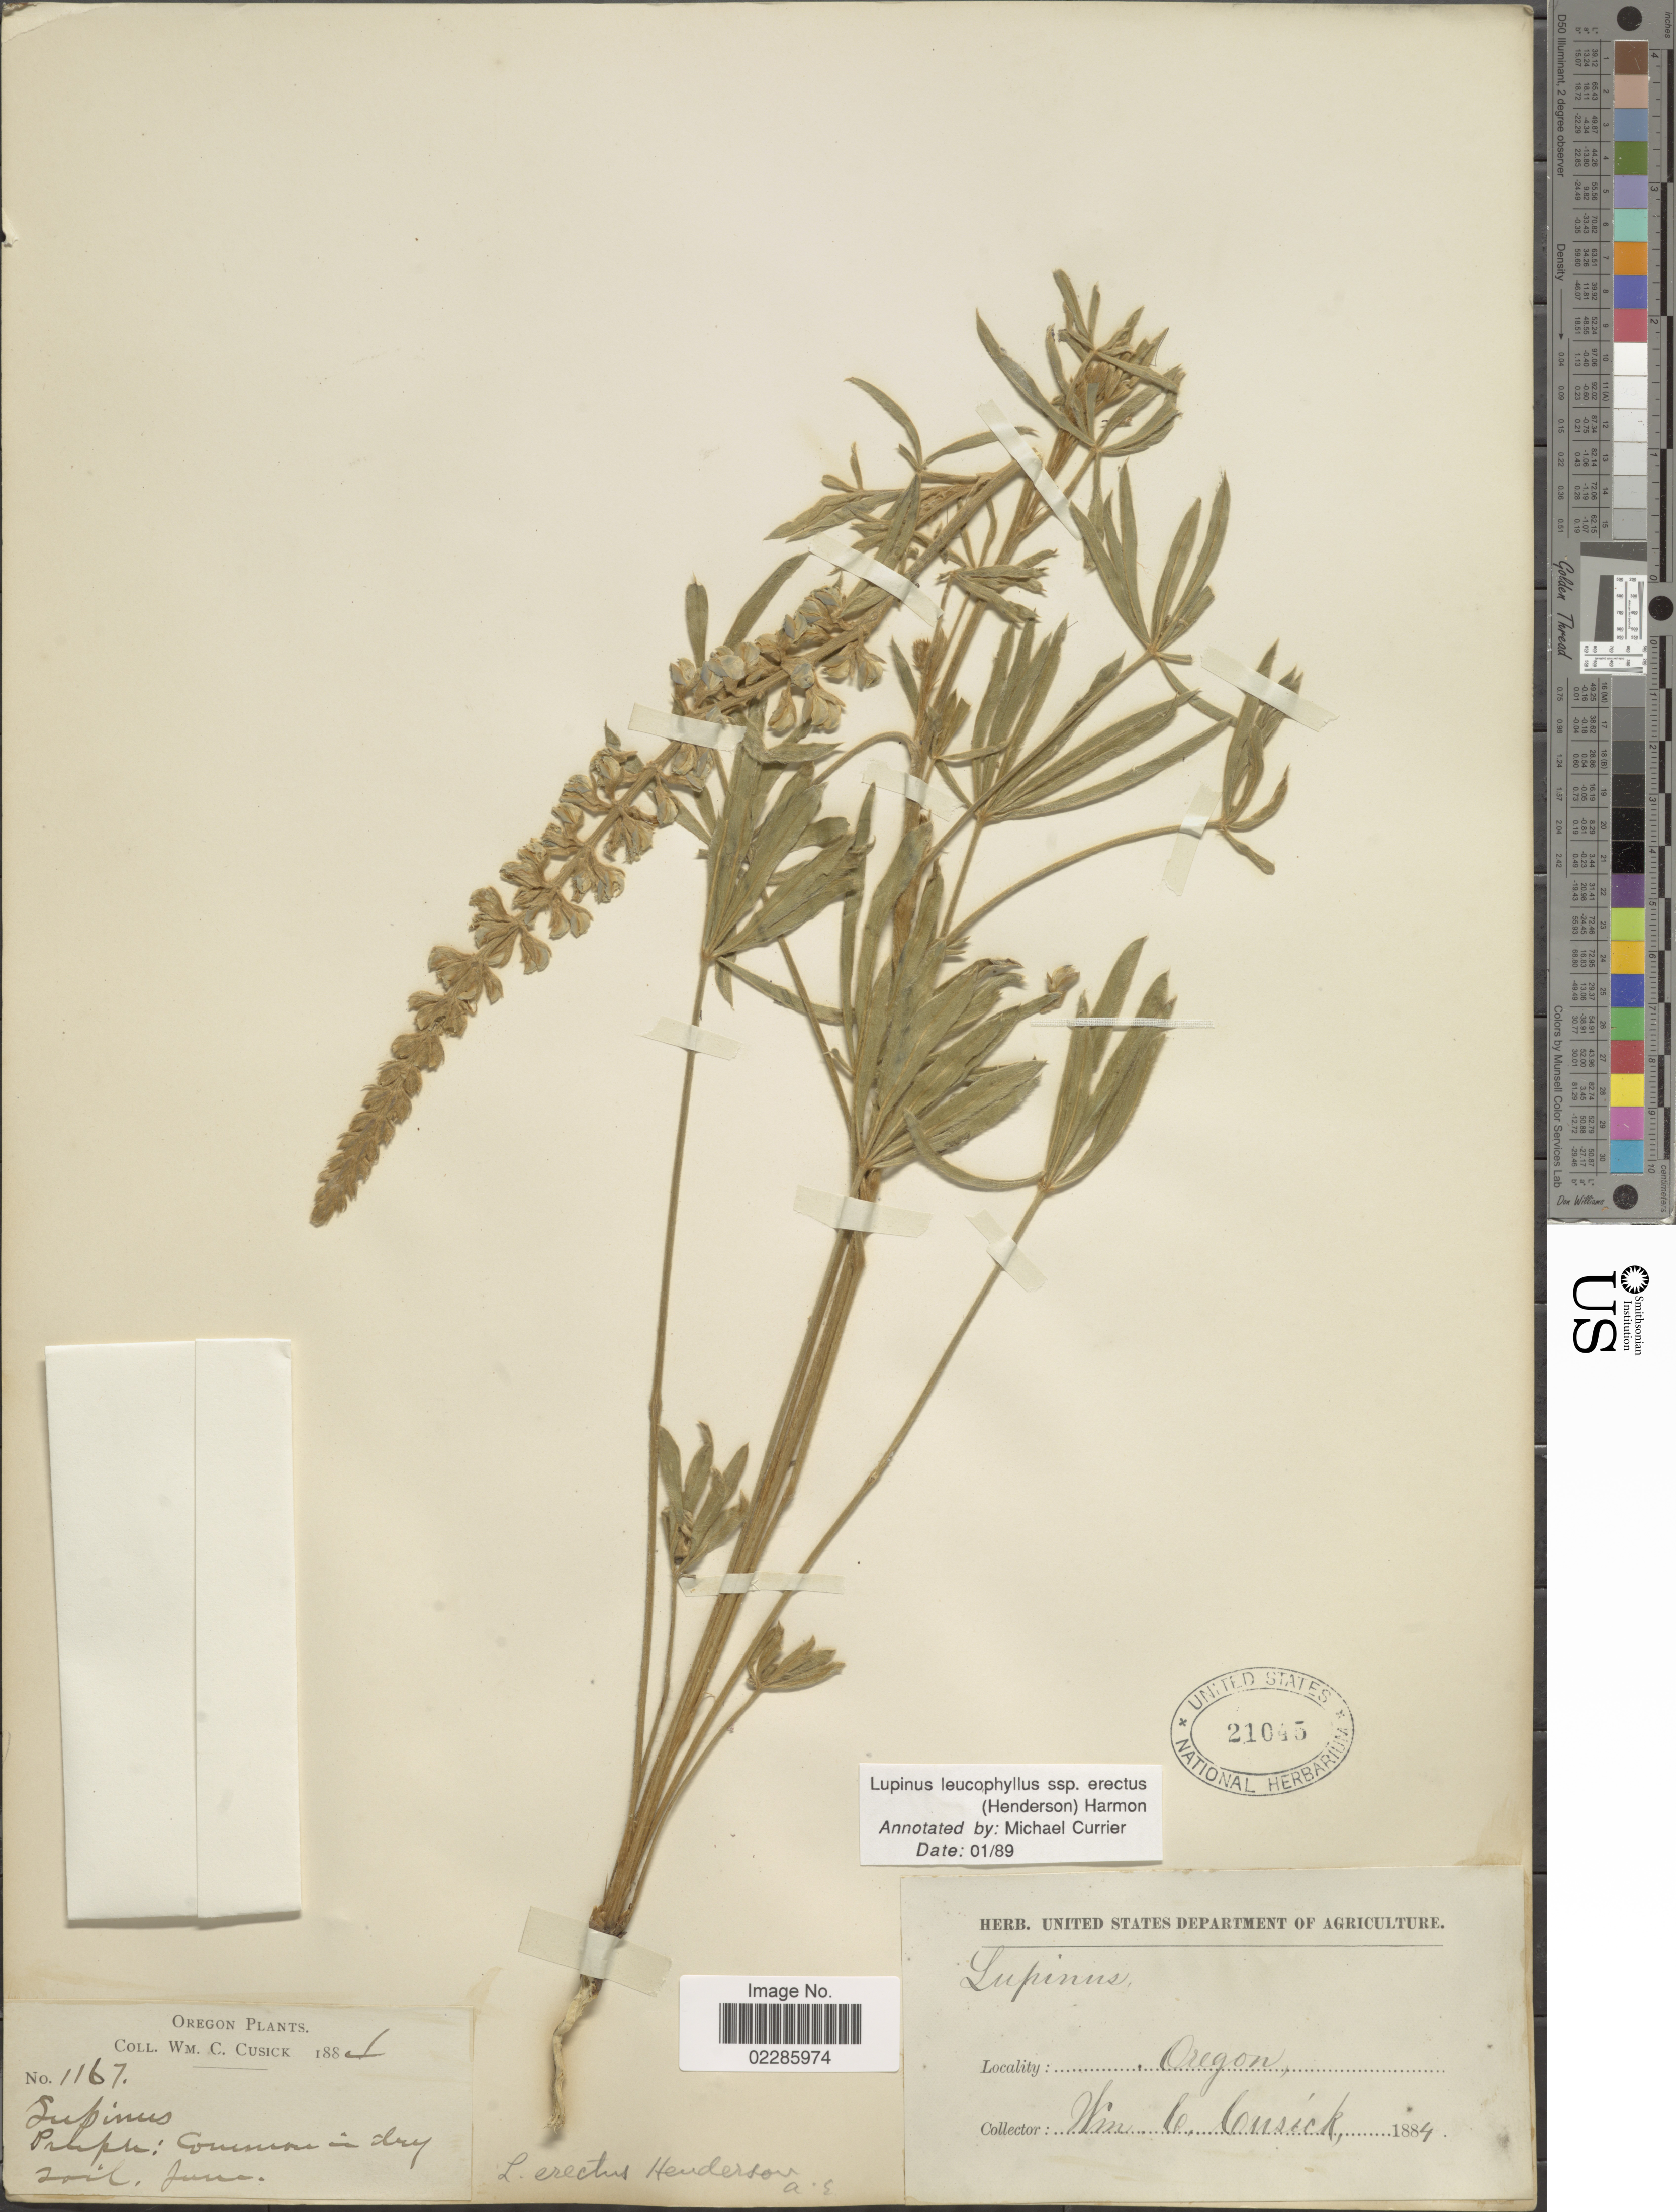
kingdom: Plantae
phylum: Tracheophyta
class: Magnoliopsida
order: Fabales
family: Fabaceae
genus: Lupinus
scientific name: Lupinus leucophyllus subsp. erectus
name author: (Douglass M.Hend.) Harmon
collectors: W. C. Cusick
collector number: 1167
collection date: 1884-06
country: United States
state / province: Oregon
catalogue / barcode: US 21045